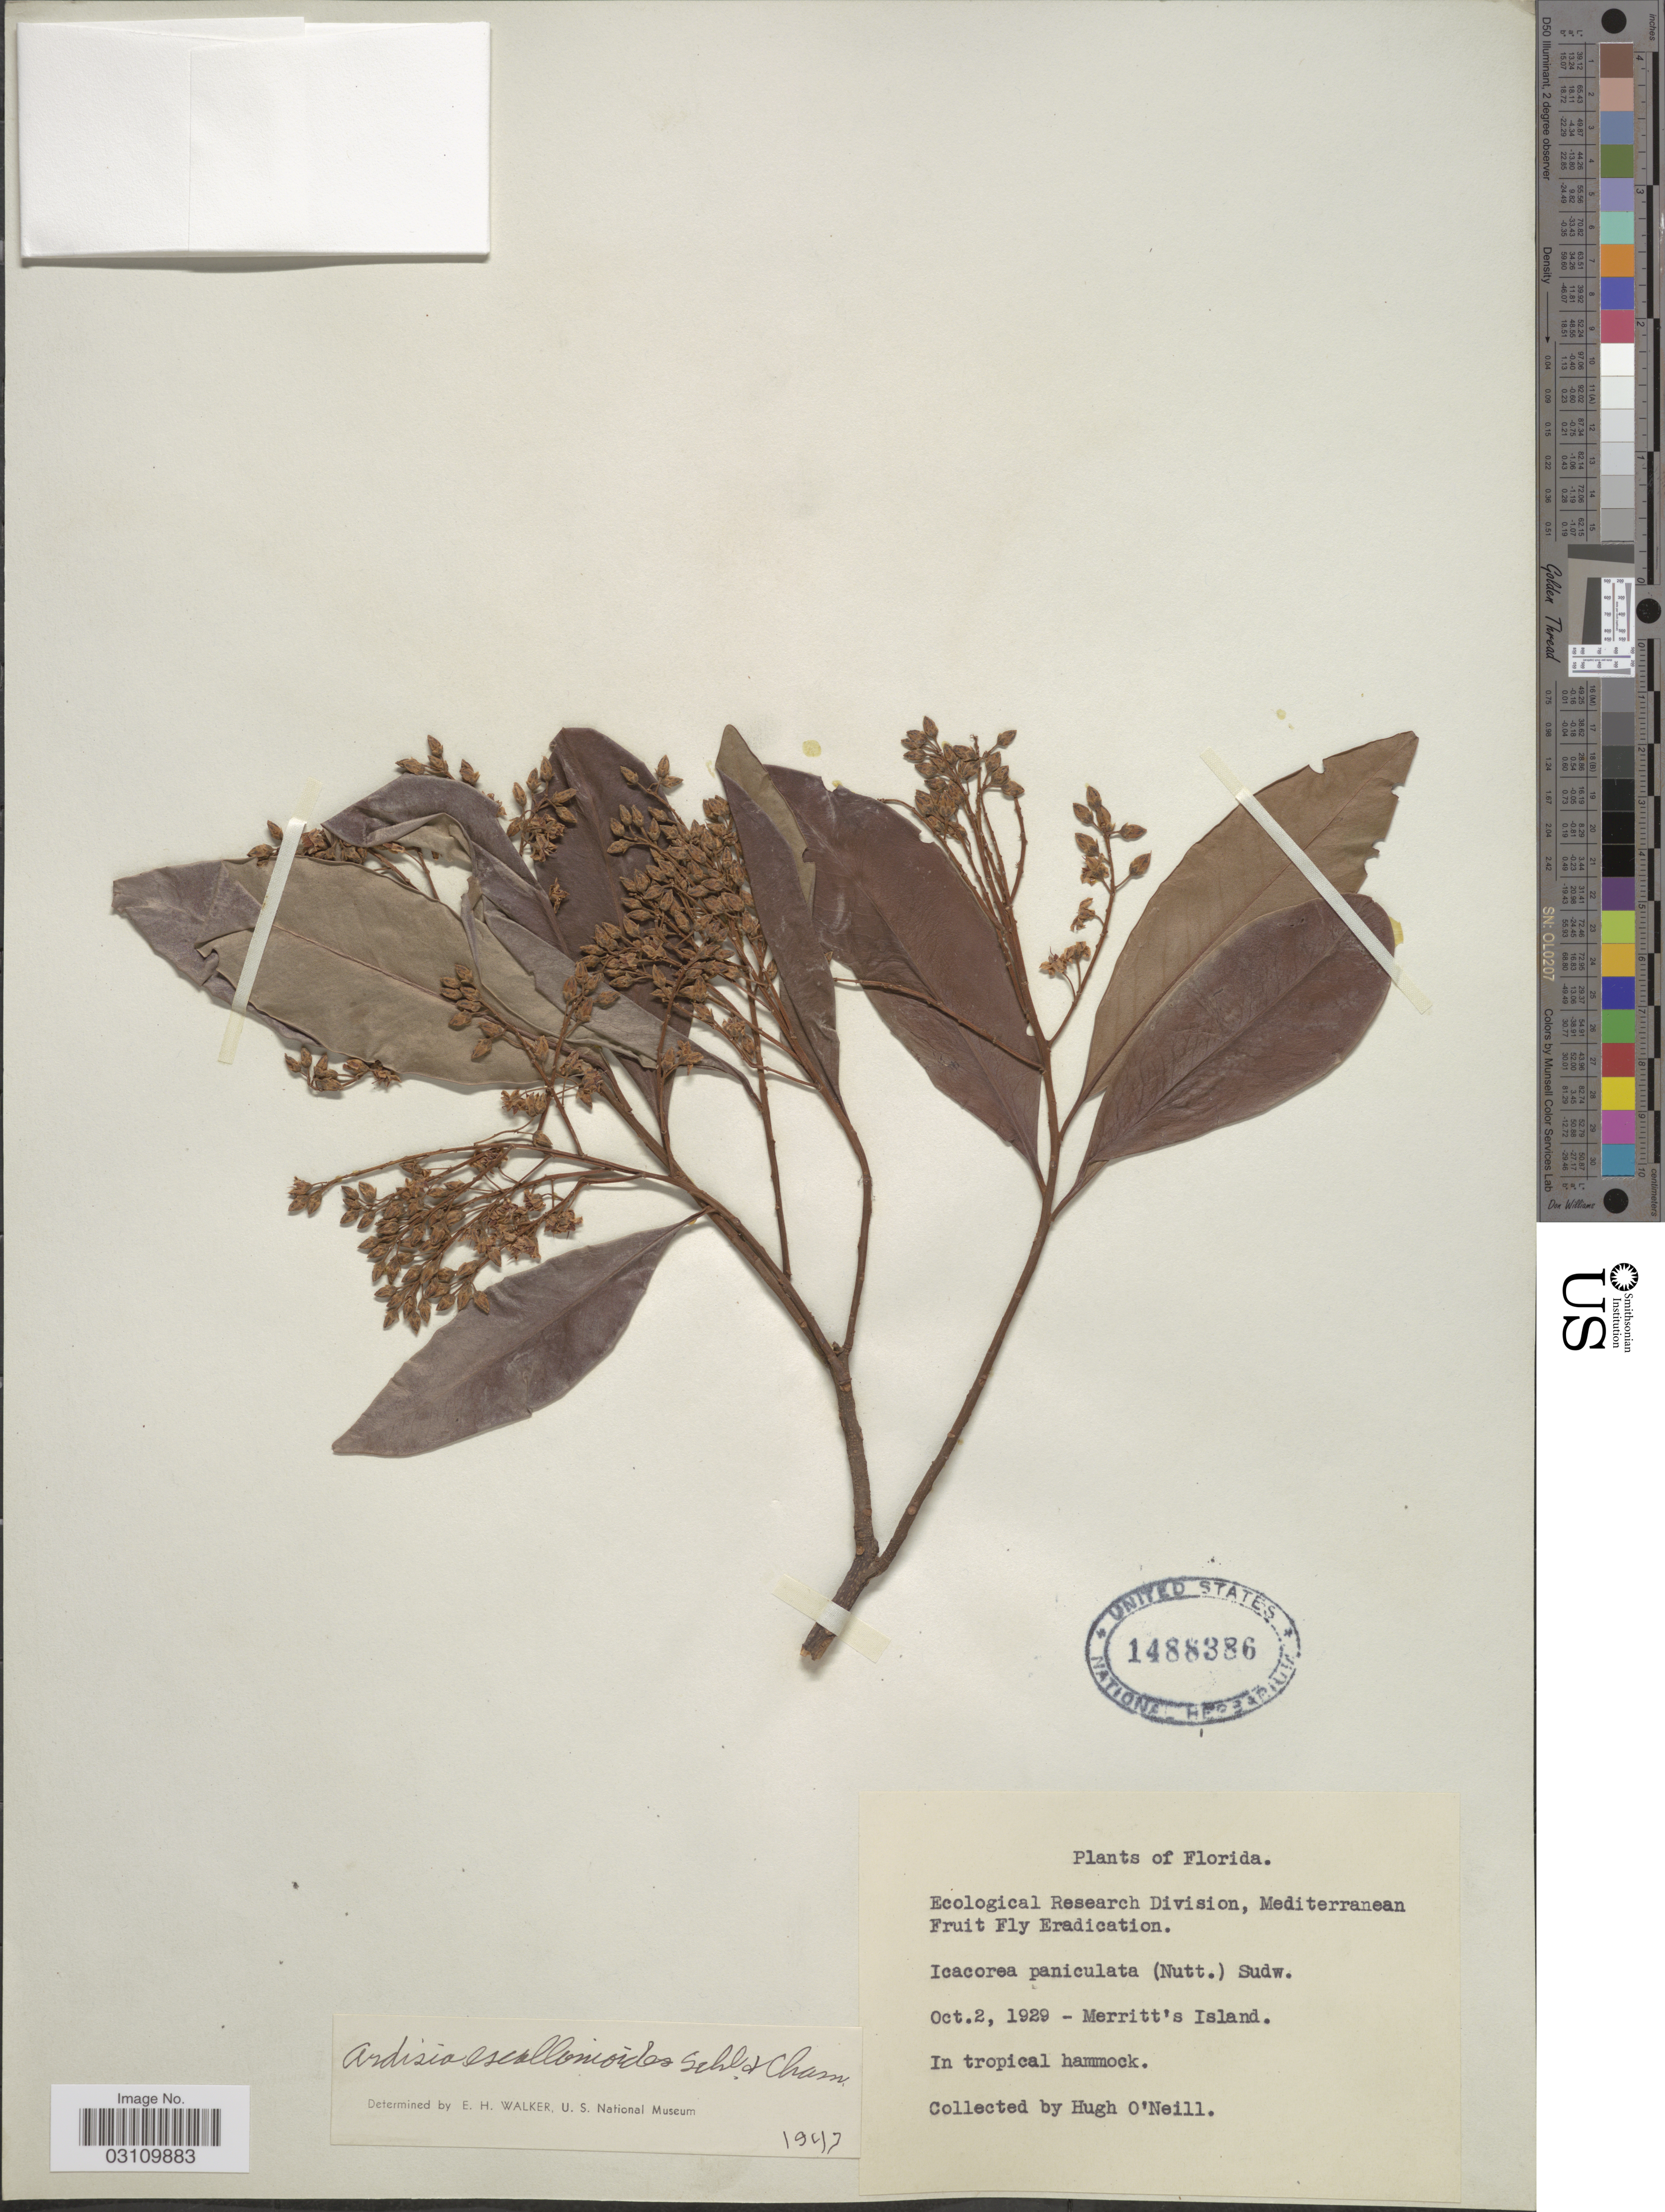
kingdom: Plantae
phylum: Tracheophyta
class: Magnoliopsida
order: Ericales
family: Primulaceae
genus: Ardisia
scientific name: Ardisia escallonioides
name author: Schltdl. & Cham.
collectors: H. O'Neill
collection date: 1929-10-02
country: United States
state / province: Florida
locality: Merritt's Island.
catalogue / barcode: US 1488386